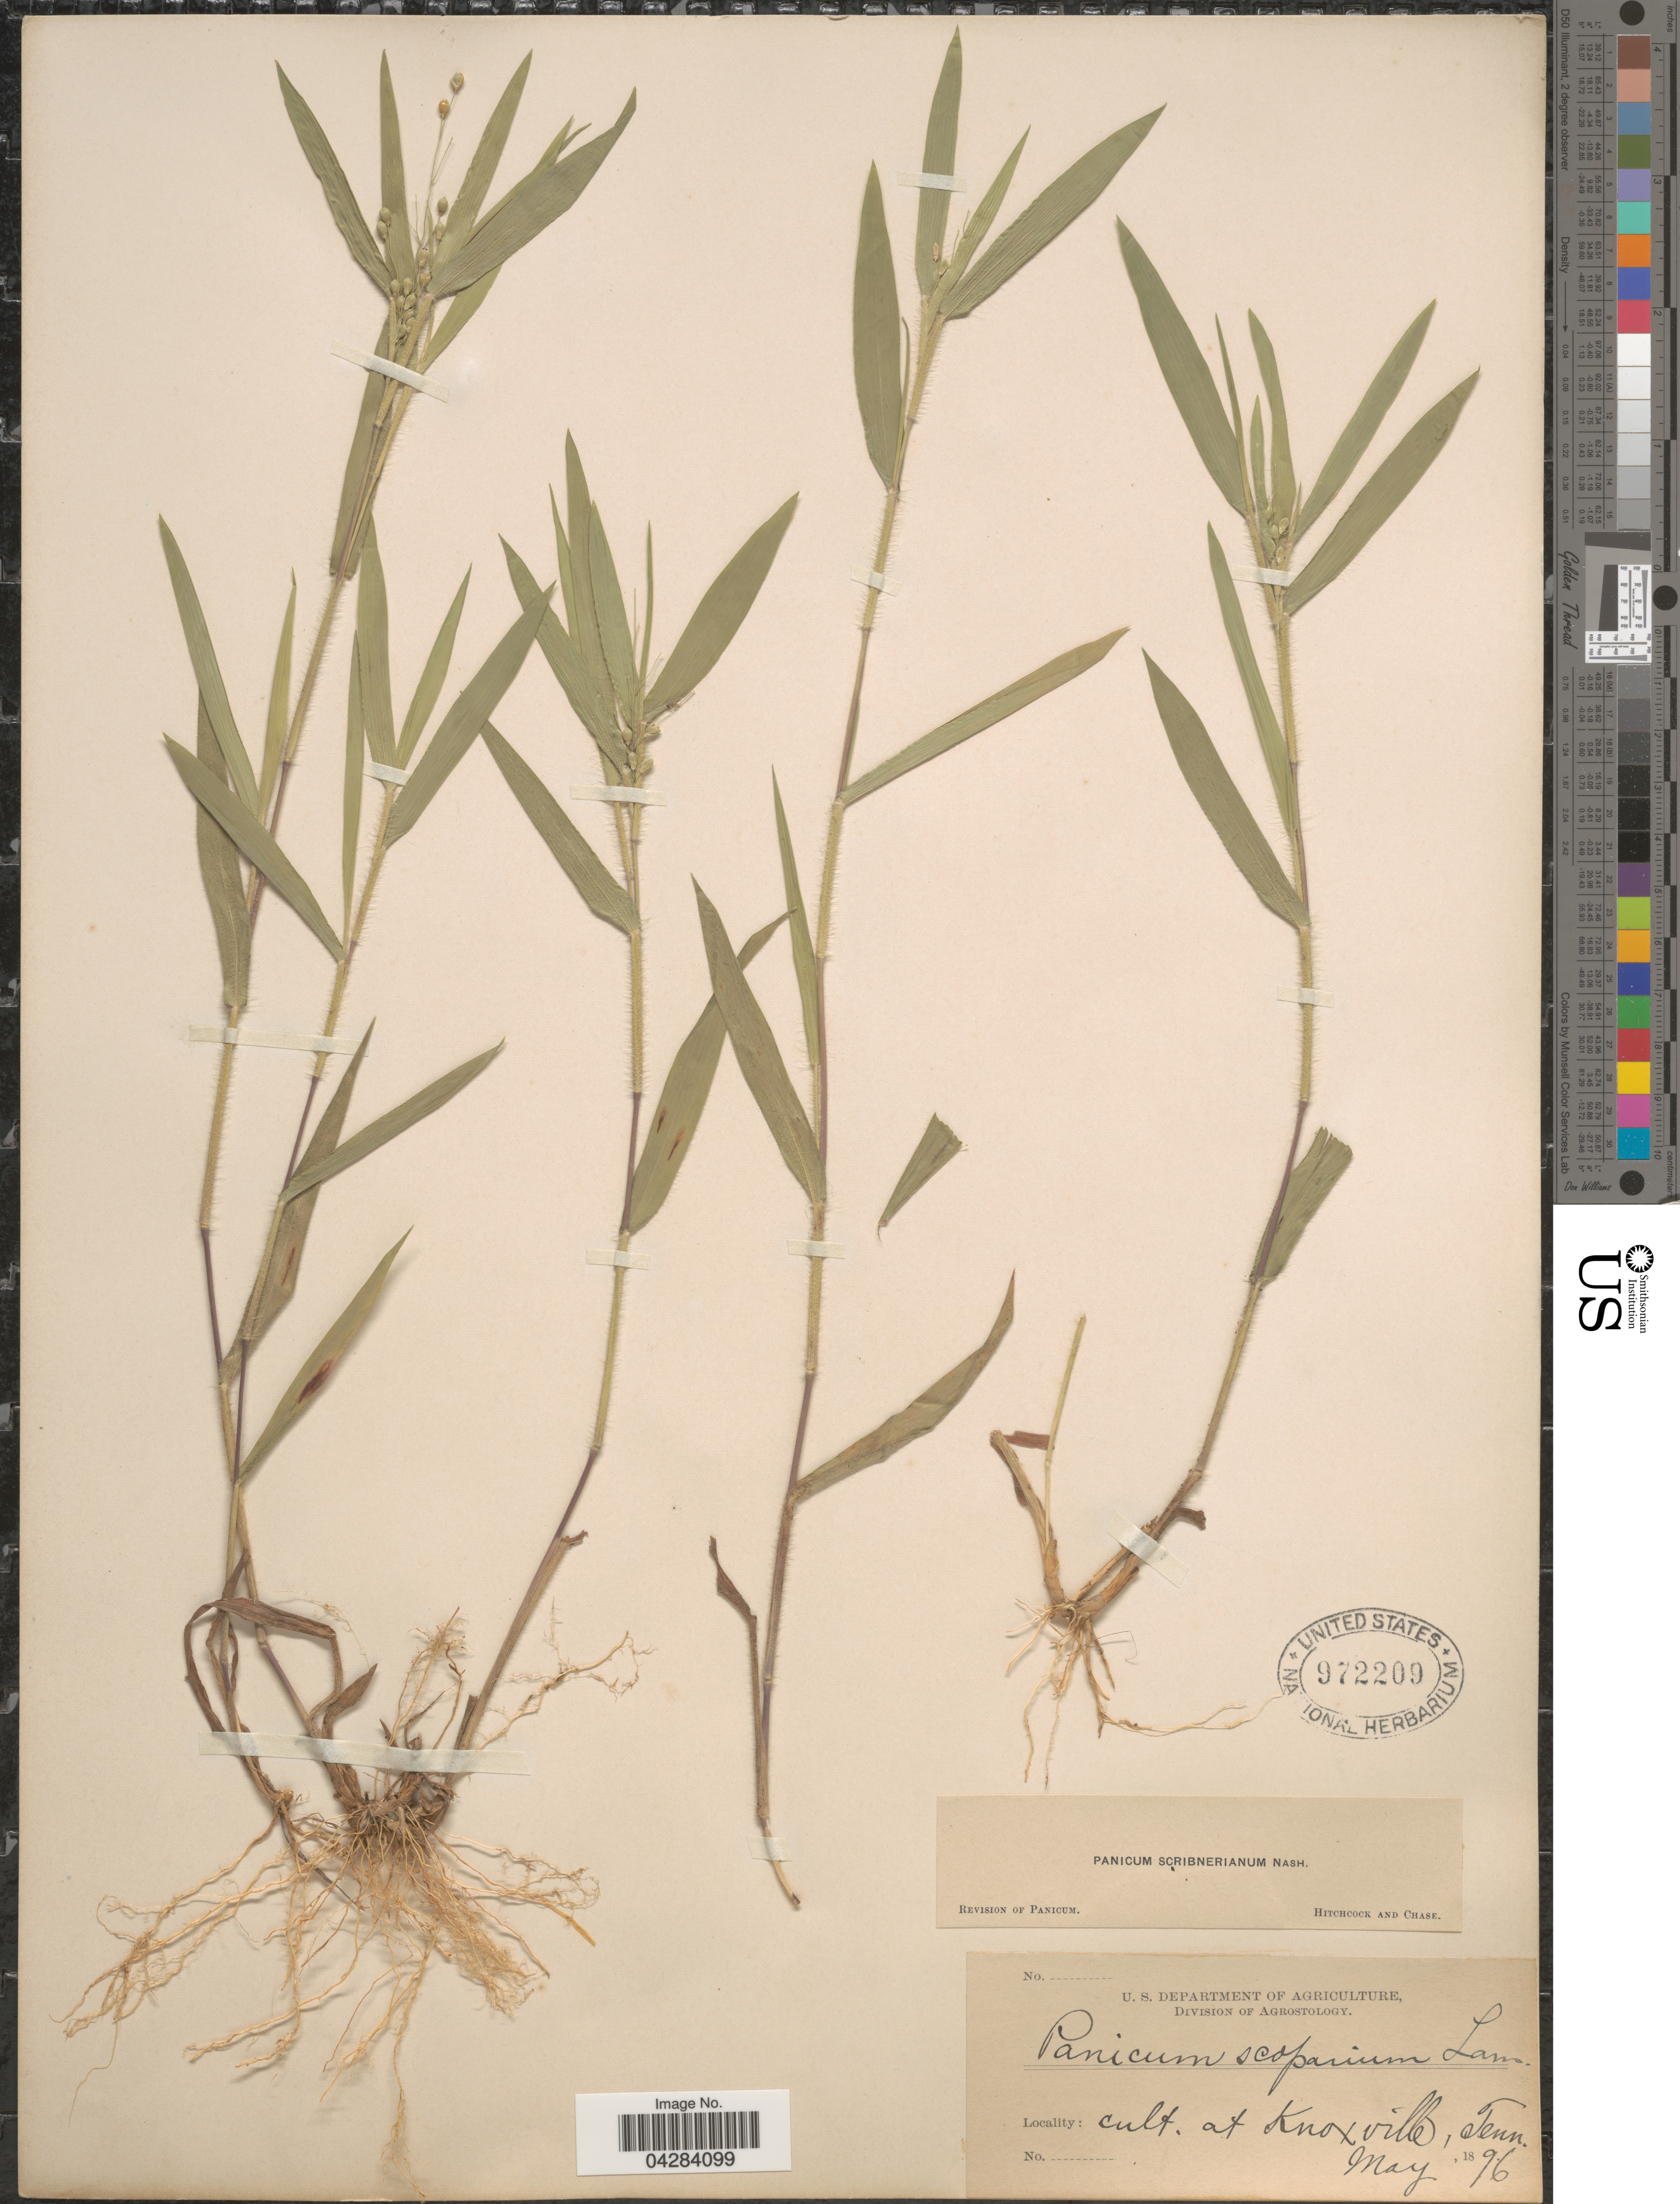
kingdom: Plantae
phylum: Tracheophyta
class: Liliopsida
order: Poales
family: Poaceae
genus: Dichanthelium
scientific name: Dichanthelium oligosanthes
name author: (Schult.) Gould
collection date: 1896-05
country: United States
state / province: Tennessee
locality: At Knoxville.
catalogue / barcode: US 972209